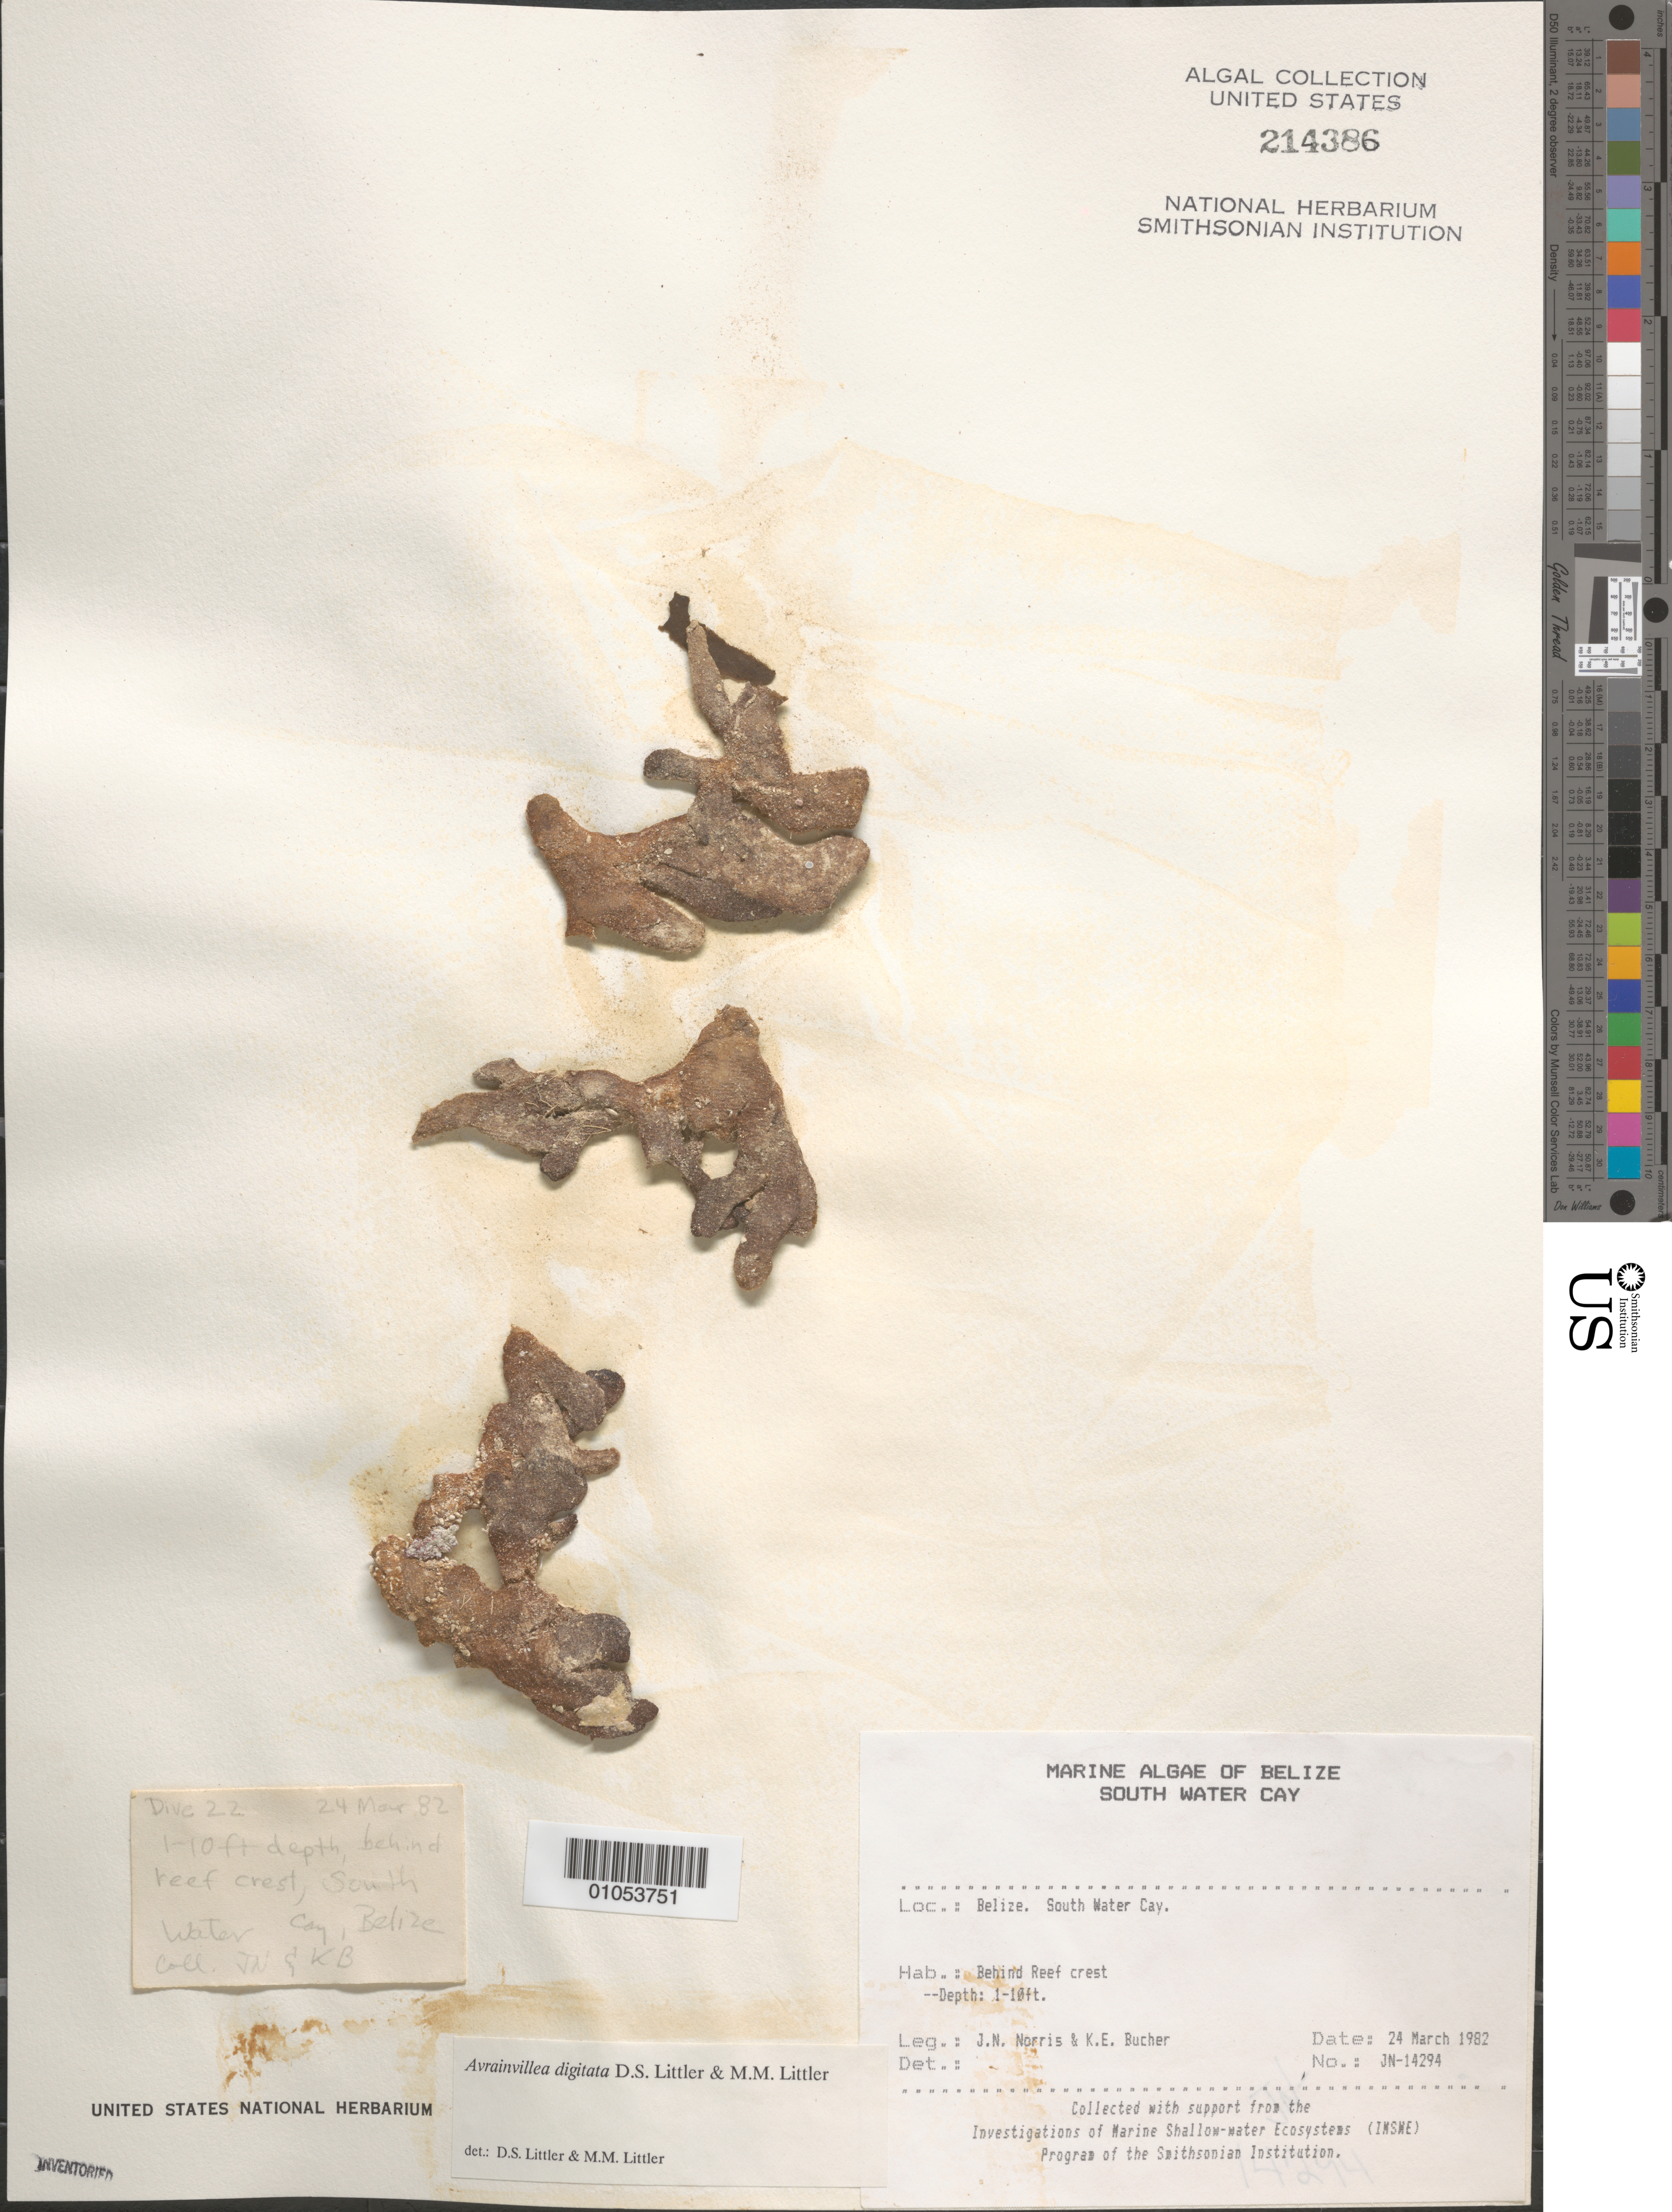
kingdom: Plantae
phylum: Chlorophyta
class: Ulvophyceae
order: Bryopsidales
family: Dichotomosiphonaceae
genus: Avrainvillea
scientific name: Avrainvillea digitata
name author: D.S. Littler & Littler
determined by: Littler, D. S.; Littler, M. M.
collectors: J. N. Norris & K. E. Bucher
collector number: JN-14294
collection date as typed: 24 Mar 1982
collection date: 1982-03-24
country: Belize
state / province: Stann Creek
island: South Water Cay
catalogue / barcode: US 214386